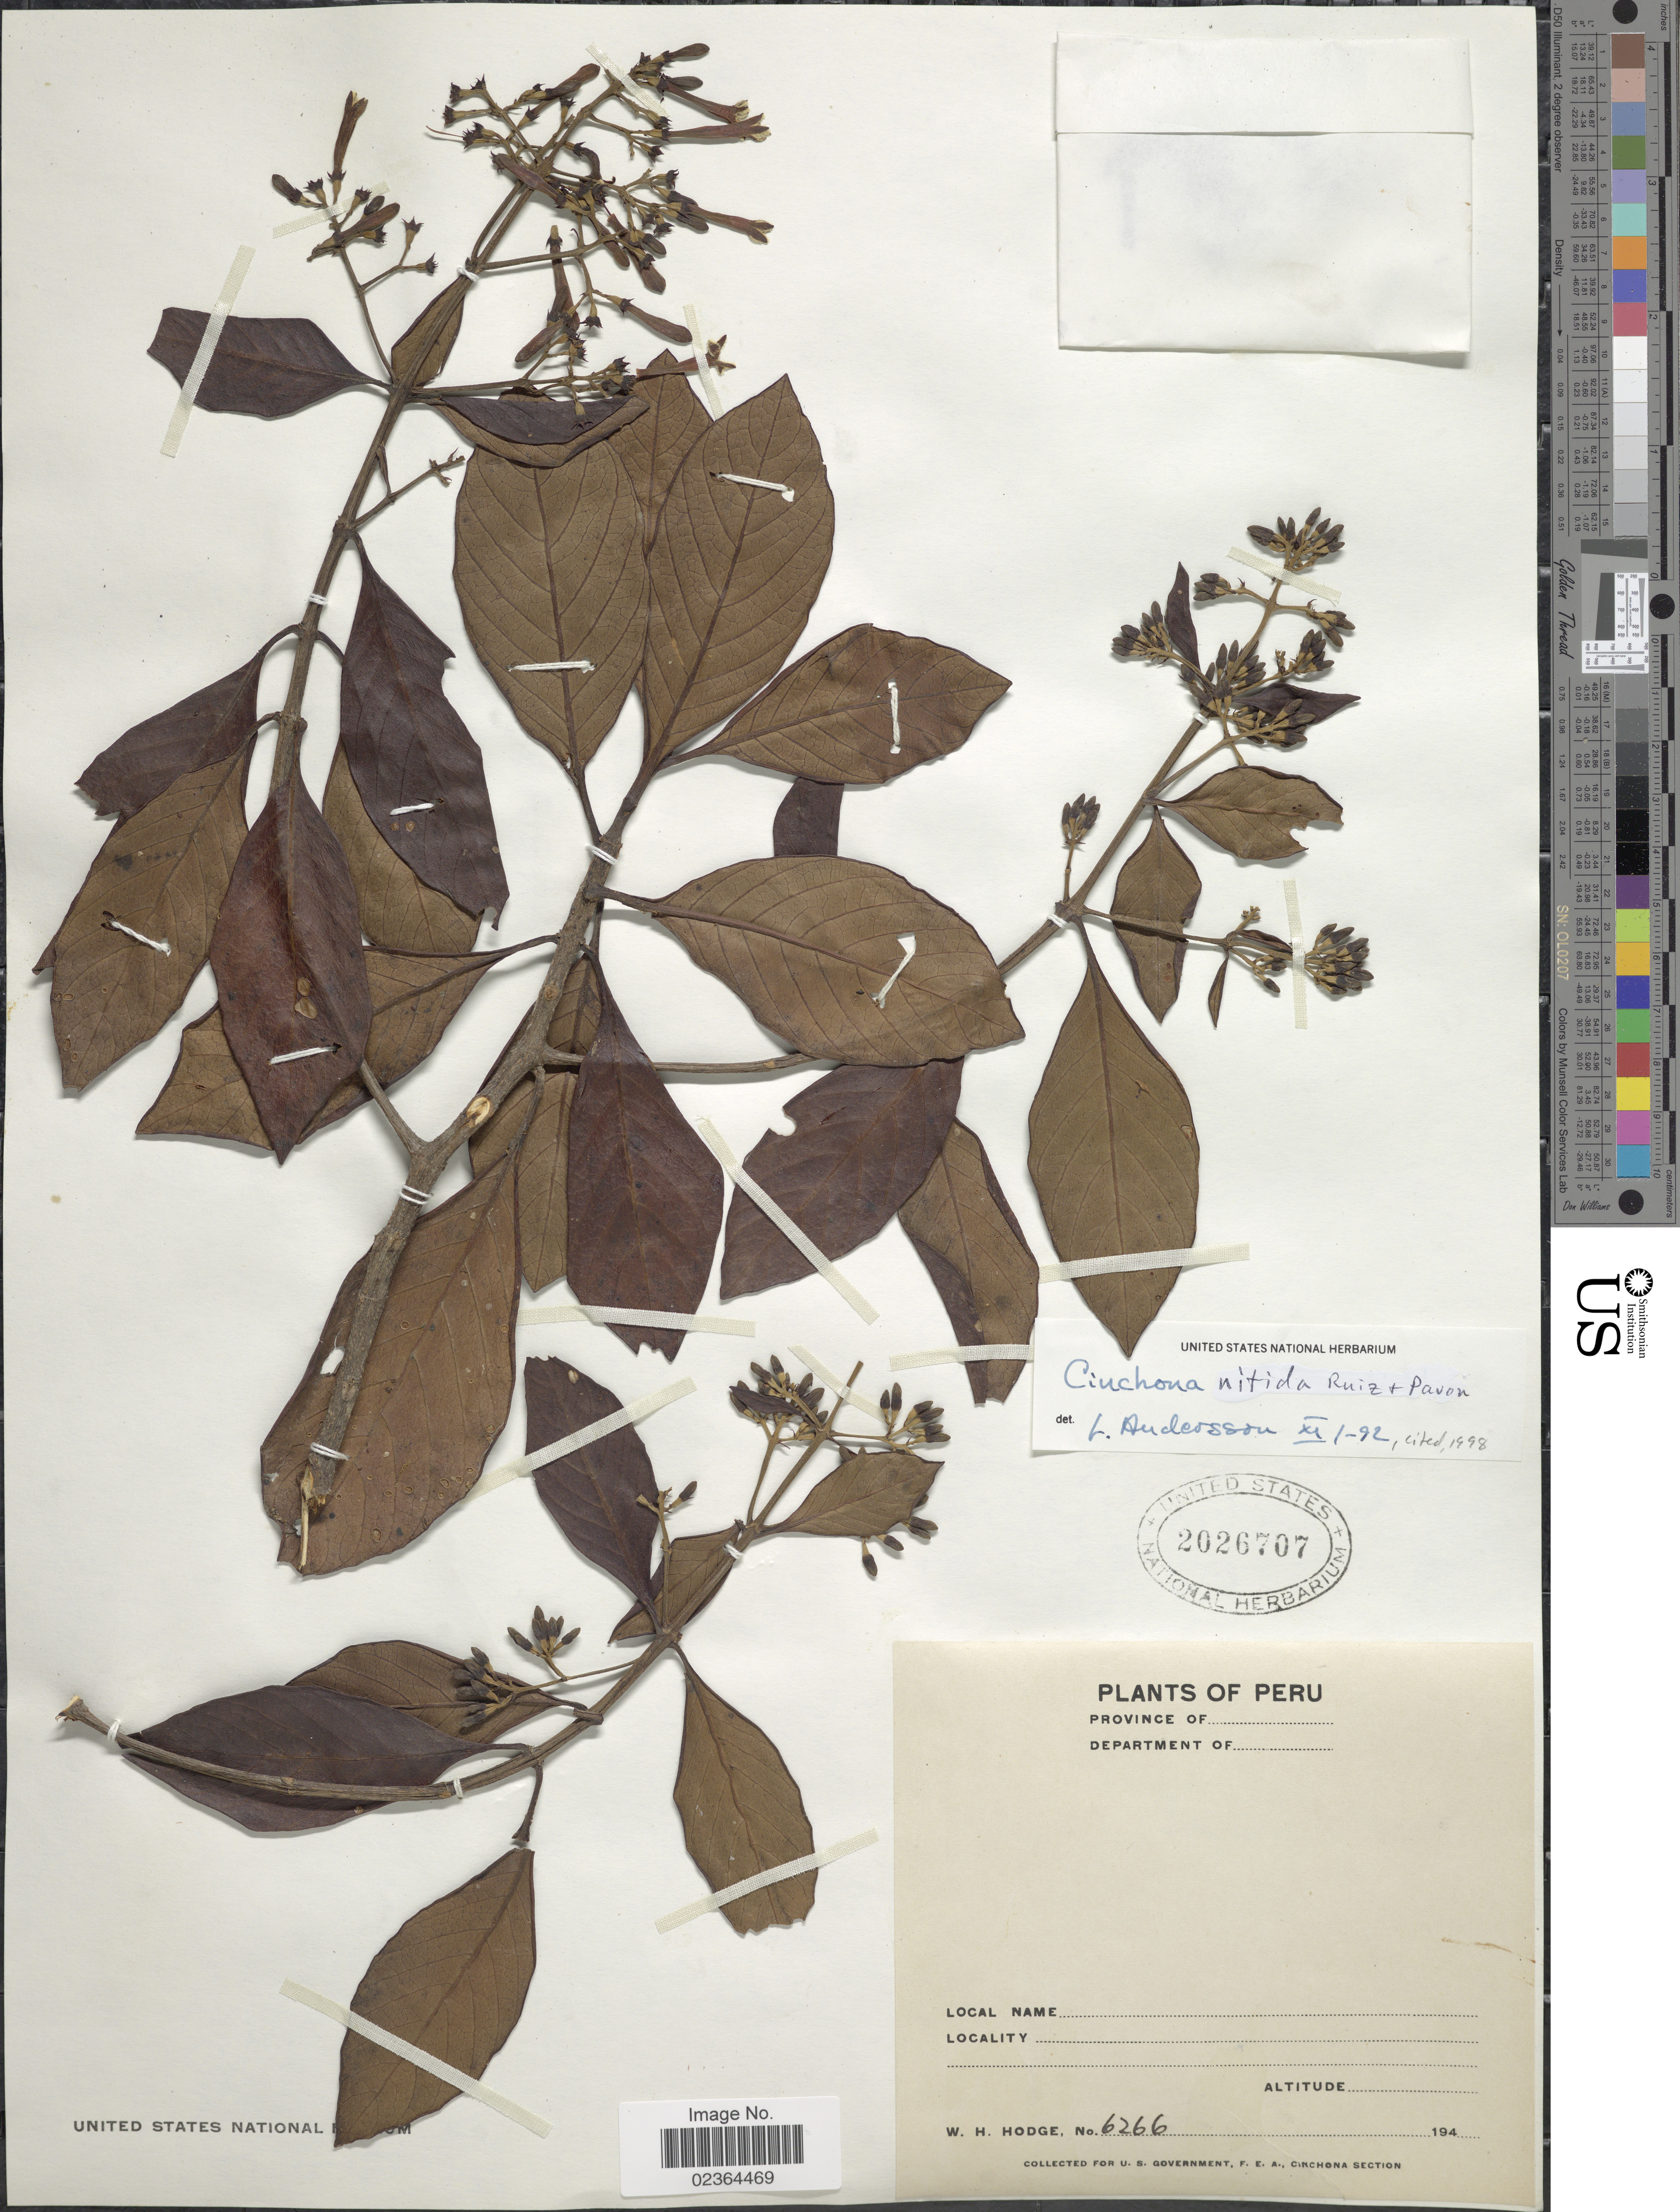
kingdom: Plantae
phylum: Tracheophyta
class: Magnoliopsida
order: Gentianales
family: Rubiaceae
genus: Cinchona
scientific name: Cinchona nitida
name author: Ruiz & Pav.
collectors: W. Hodge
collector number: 6266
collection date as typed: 194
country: Peru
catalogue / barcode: US 2026707